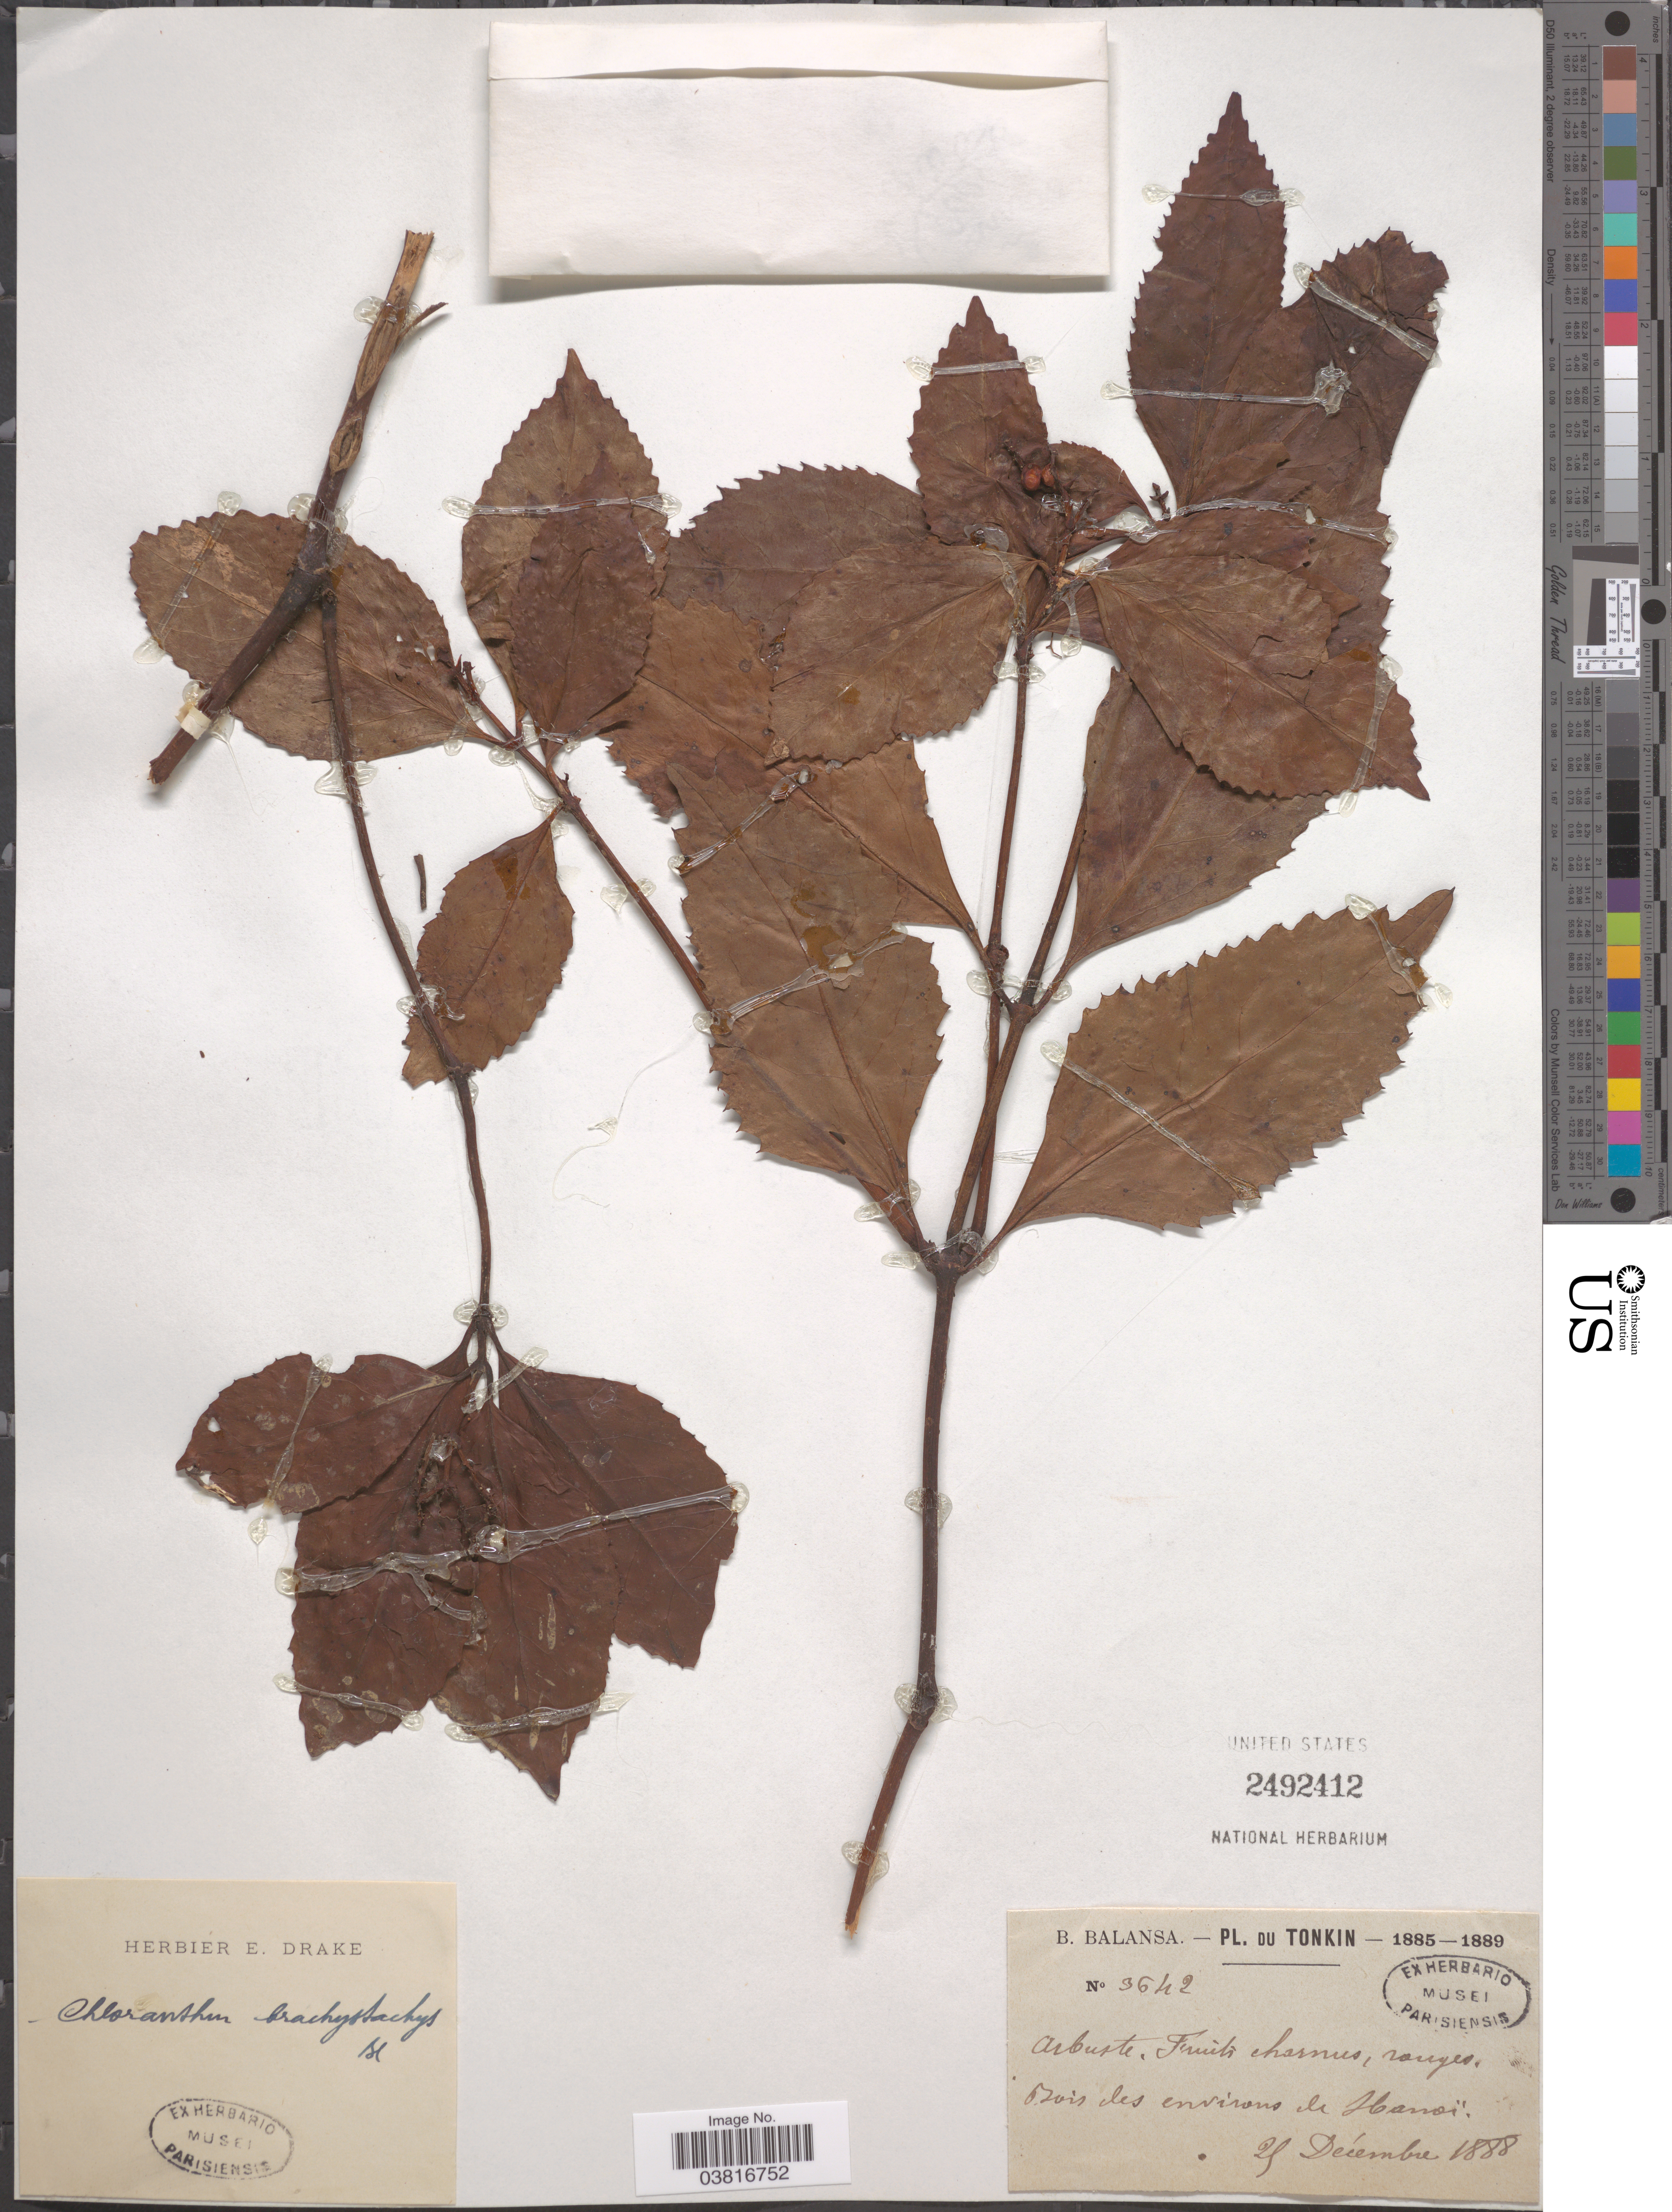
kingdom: Plantae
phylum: Tracheophyta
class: Magnoliopsida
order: Chloranthales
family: Chloranthaceae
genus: Chloranthus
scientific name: Chloranthus brachystachys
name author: Blume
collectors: B. Balansa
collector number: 3642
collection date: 1888-12-25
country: Vietnam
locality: Tonkin. Bois des environs de Hanoï.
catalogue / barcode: US 2492412